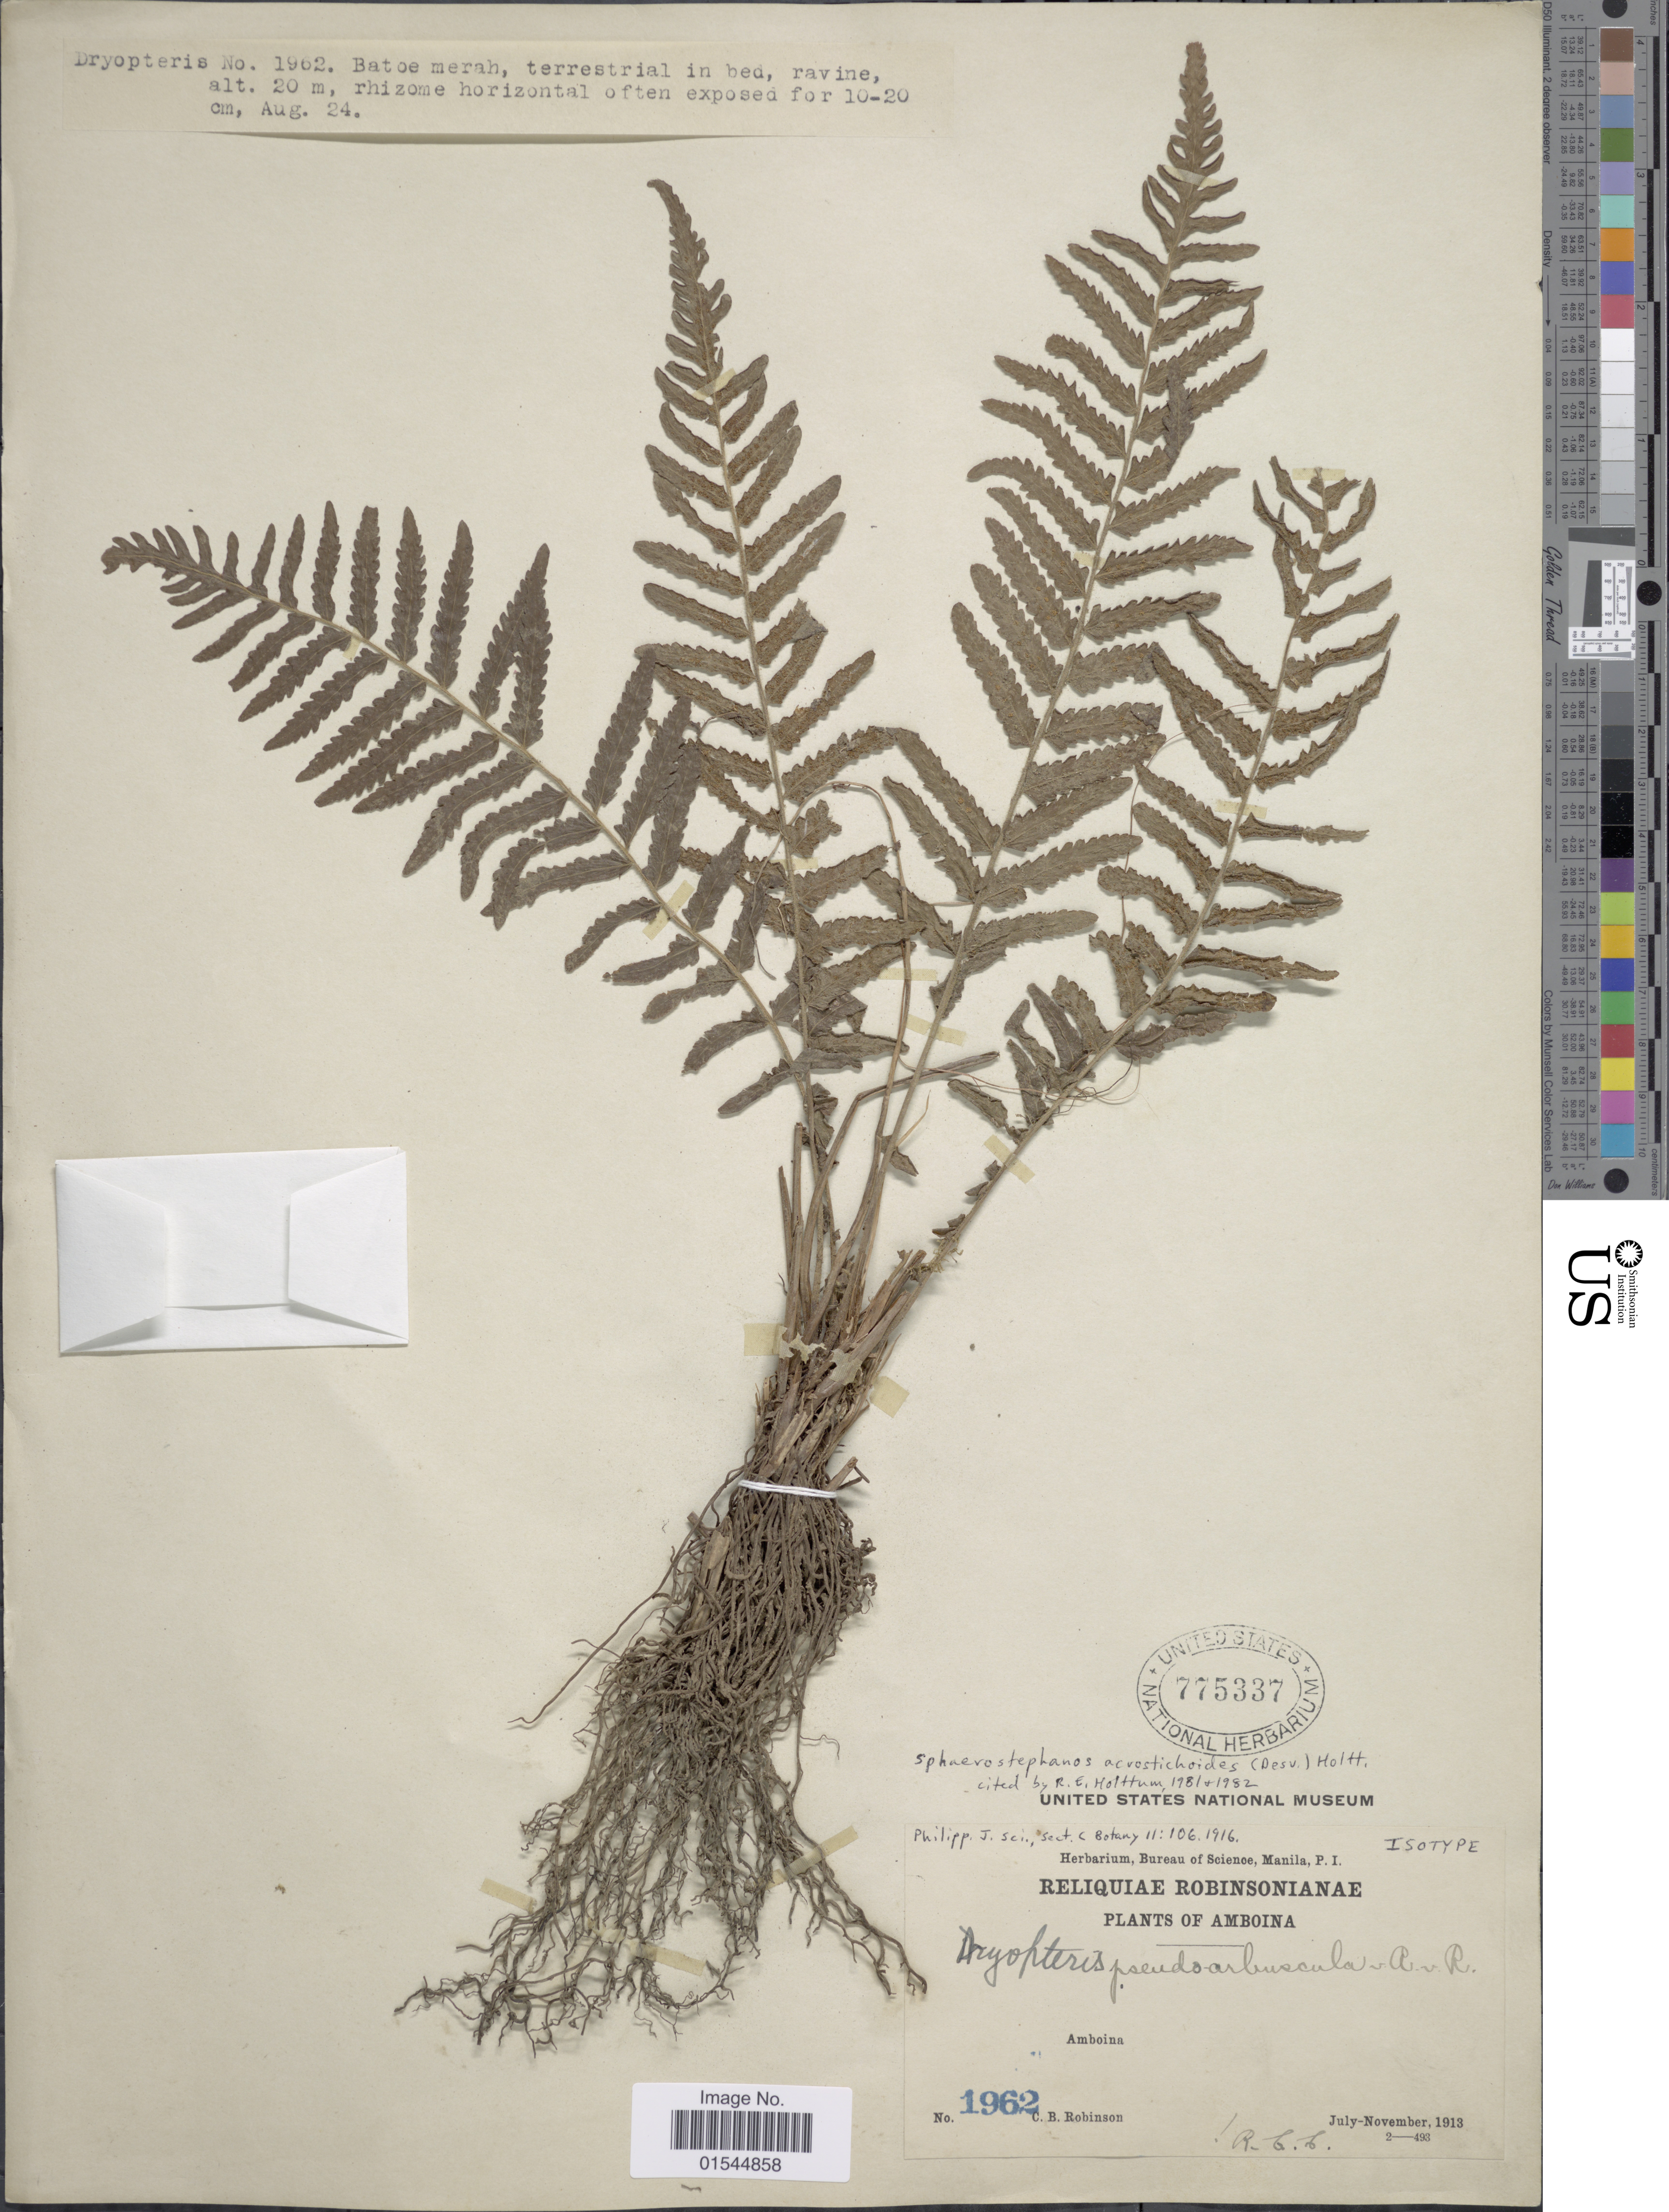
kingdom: Plantae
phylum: Tracheophyta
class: Polypodiopsida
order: Polypodiales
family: Thelypteridaceae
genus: Sphaerostephanos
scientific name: Sphaerostephanos acrostichoides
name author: (Desv.) Holttum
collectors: C. Robinson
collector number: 1962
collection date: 1913-08-24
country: Indonesia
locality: Amboina, Batoe merah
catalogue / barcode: US 775337